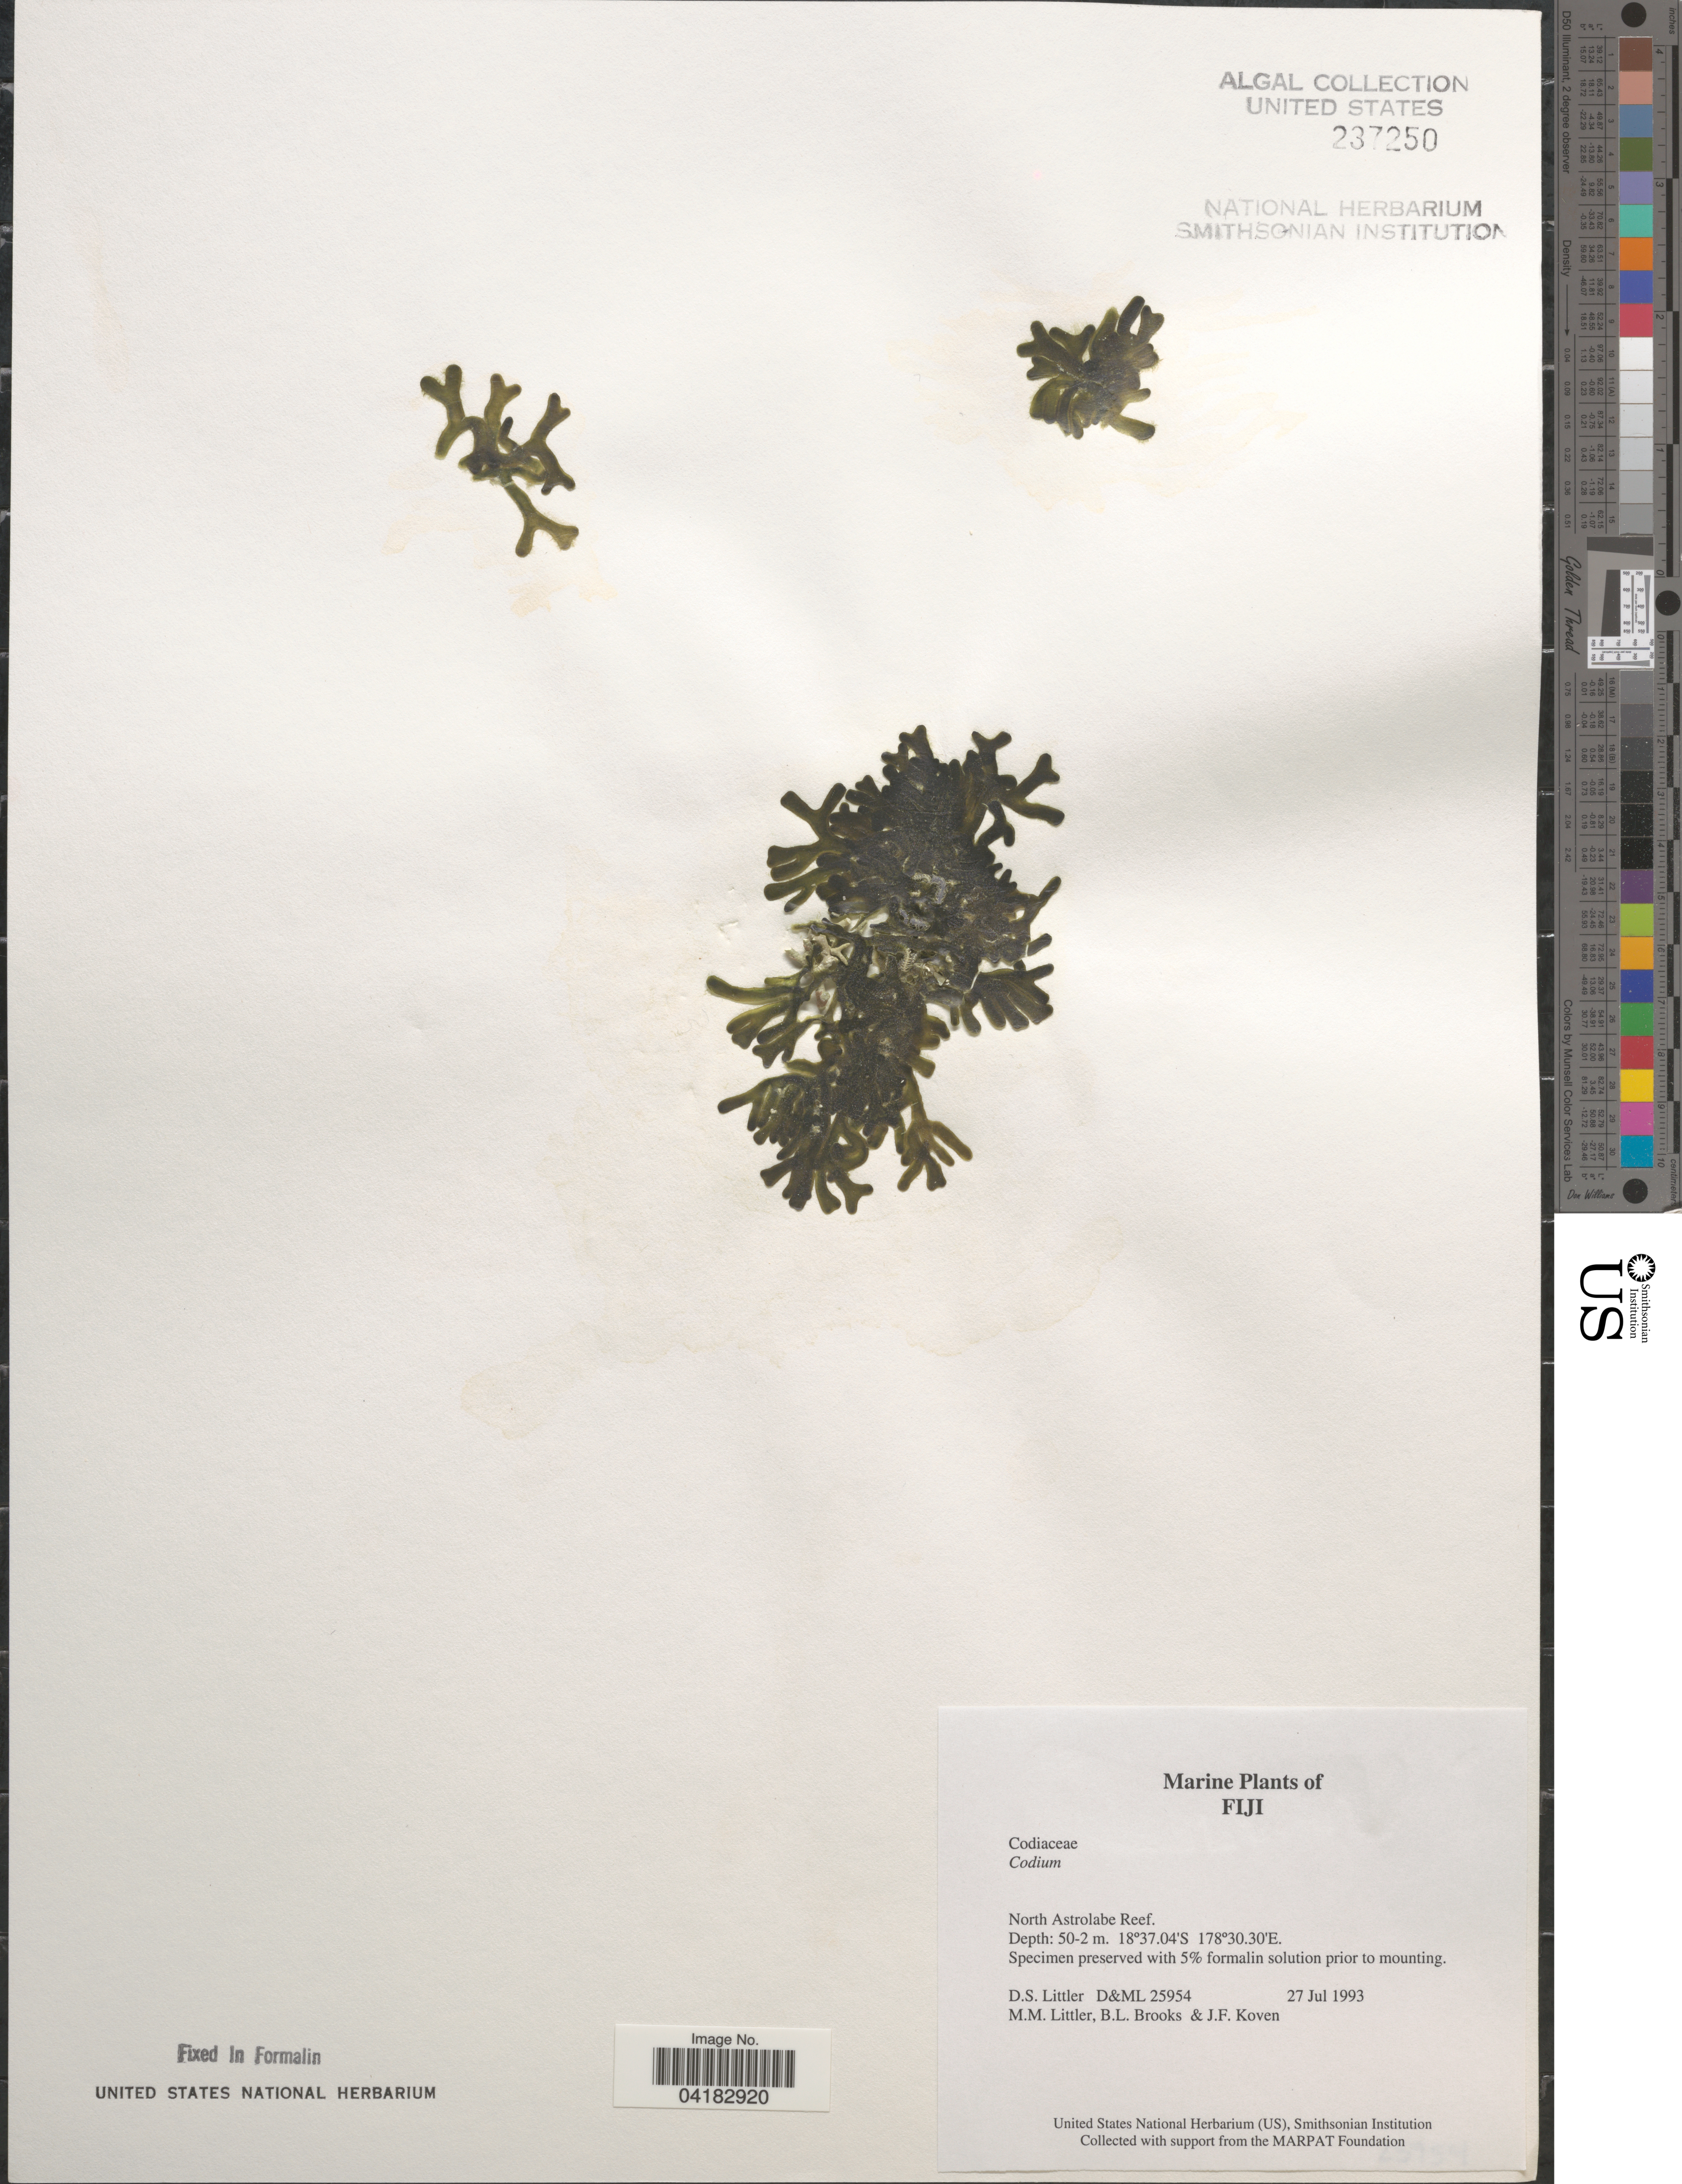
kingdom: Plantae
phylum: Chlorophyta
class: Ulvophyceae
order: Bryopsidales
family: Codiaceae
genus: Codium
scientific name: Codium sp.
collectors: D. S. Littler, B. Brooks & J. Koven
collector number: D&ML25954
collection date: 1993-07-27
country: Fiji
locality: North Astrolabe Reef.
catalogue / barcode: US 237250